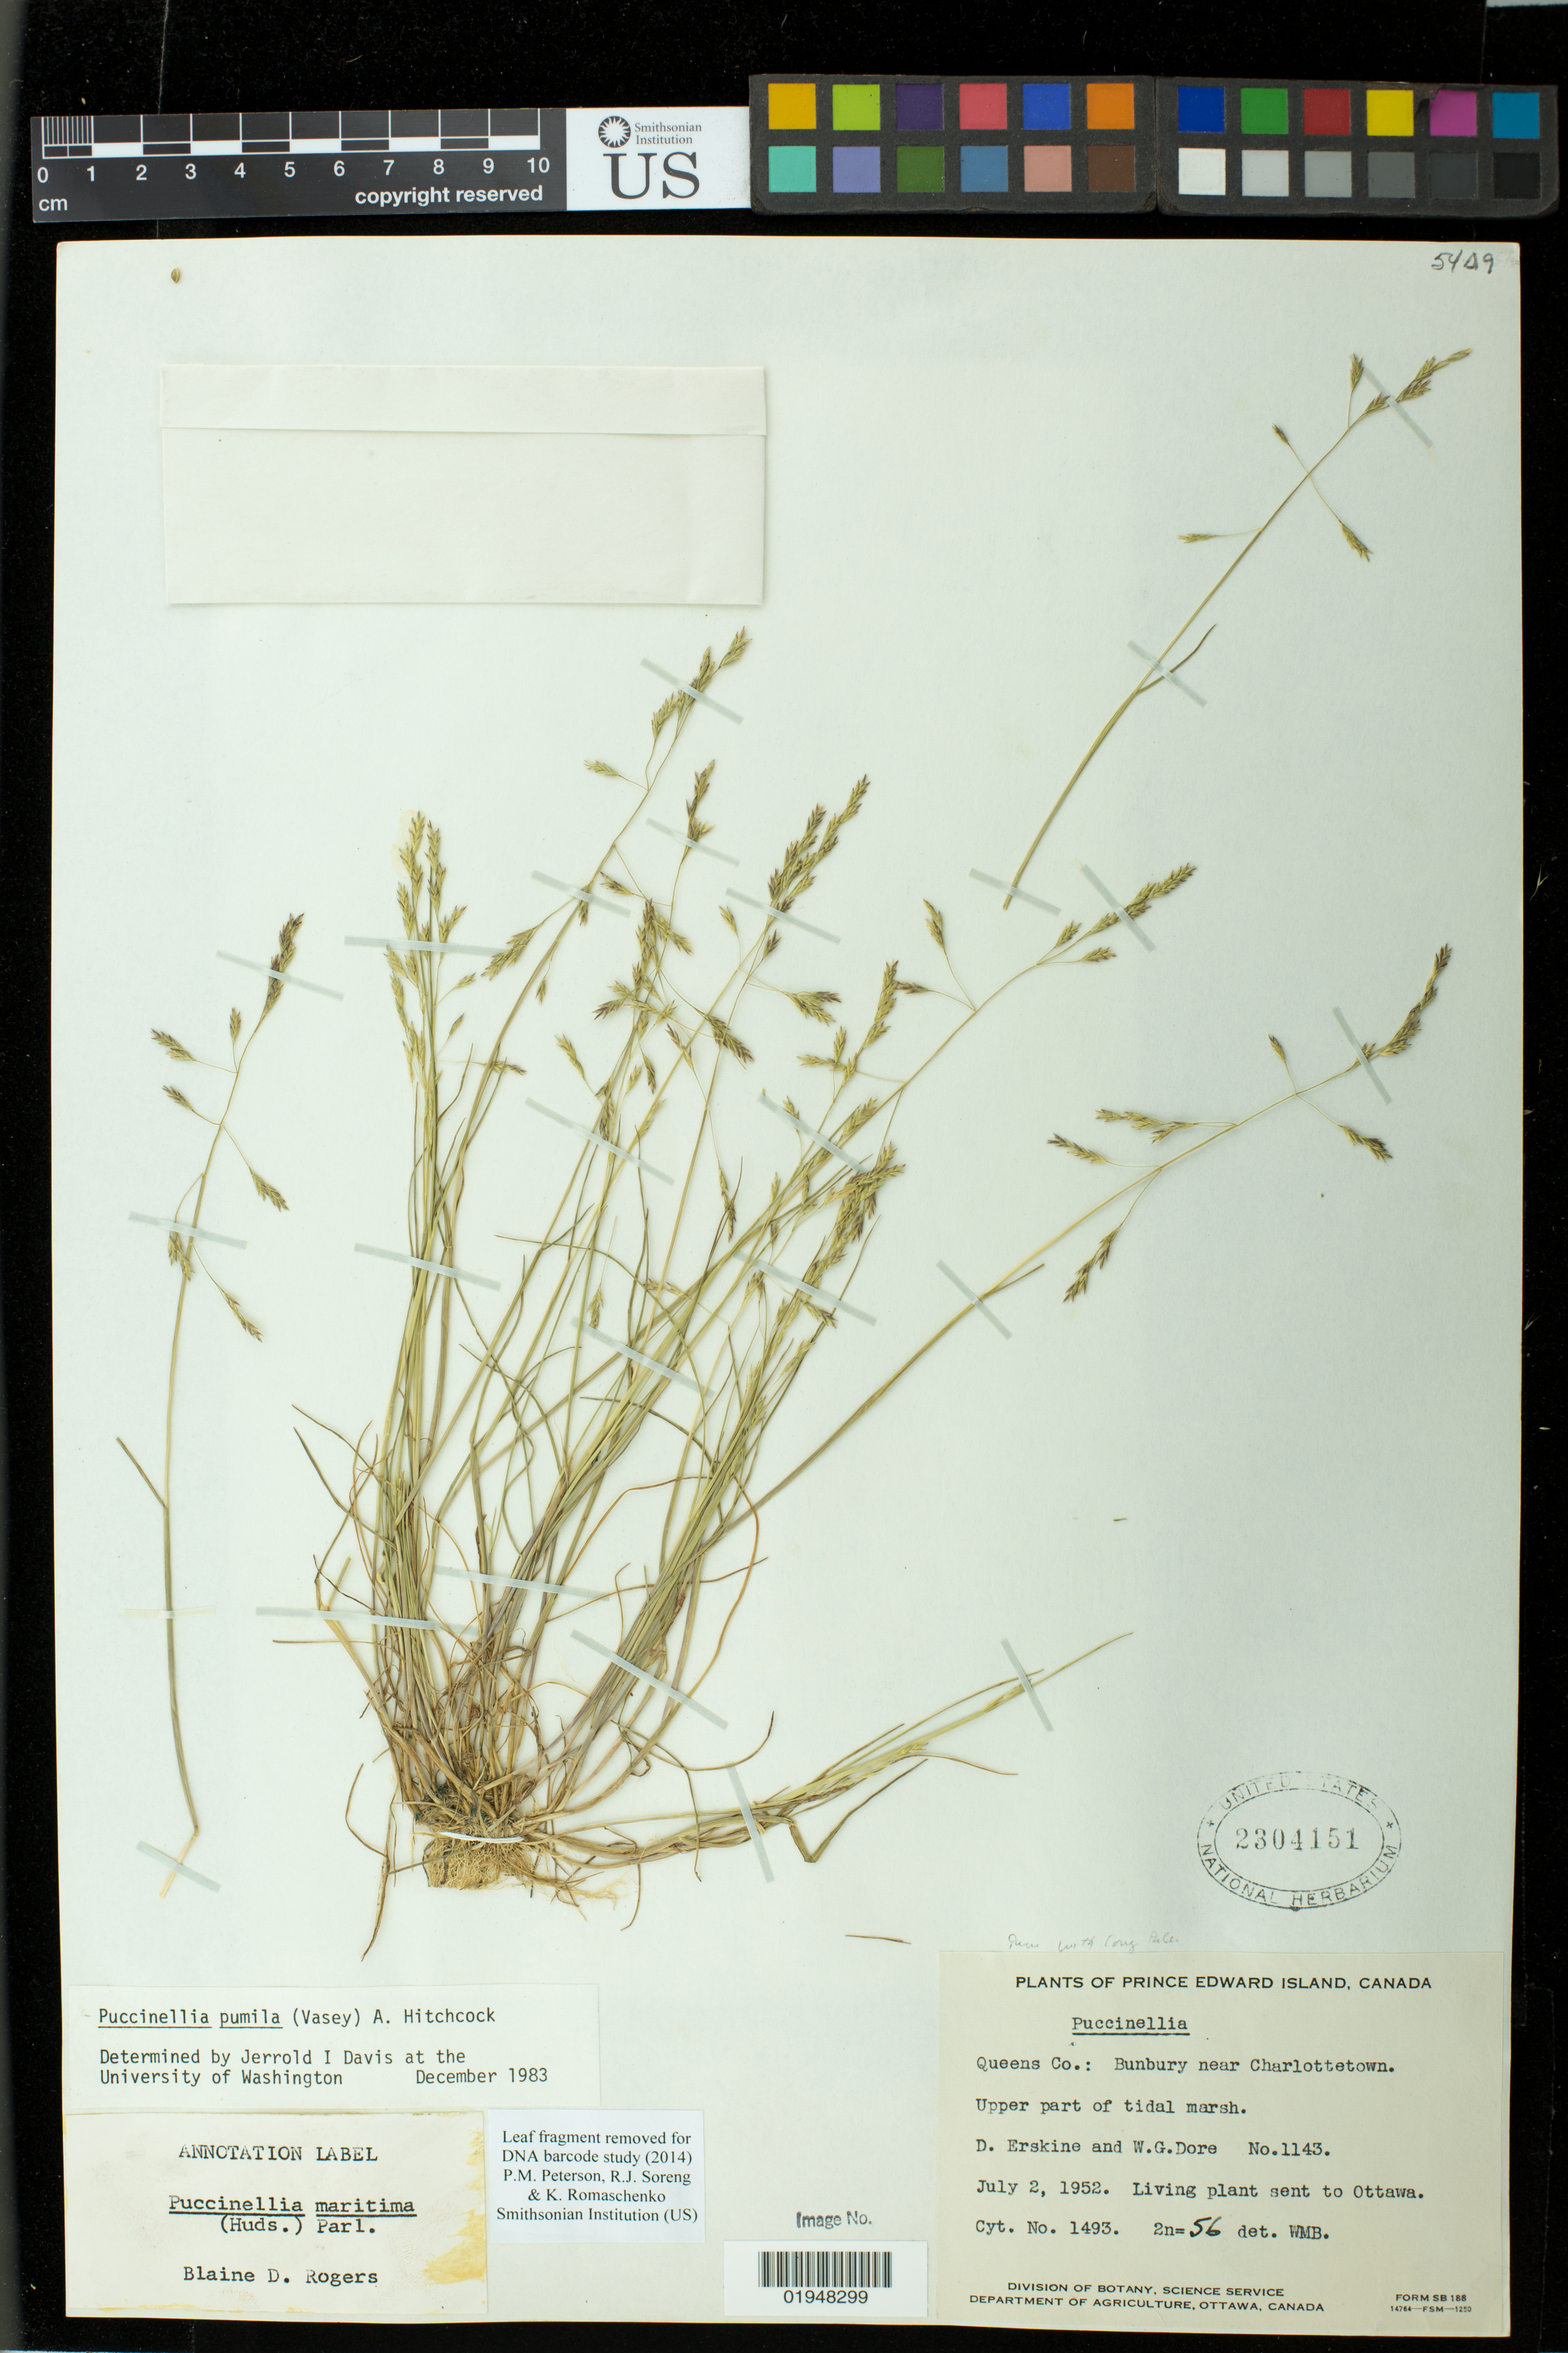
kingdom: Plantae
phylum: Tracheophyta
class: Liliopsida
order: Poales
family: Poaceae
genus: Puccinellia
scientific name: Puccinellia pumila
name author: (Vasey) Hitchc.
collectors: D. Erskine & W. Dore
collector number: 1143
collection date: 1952-07-02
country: Canada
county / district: Queens County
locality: Bunbury near Charlottetown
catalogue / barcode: US 2304151